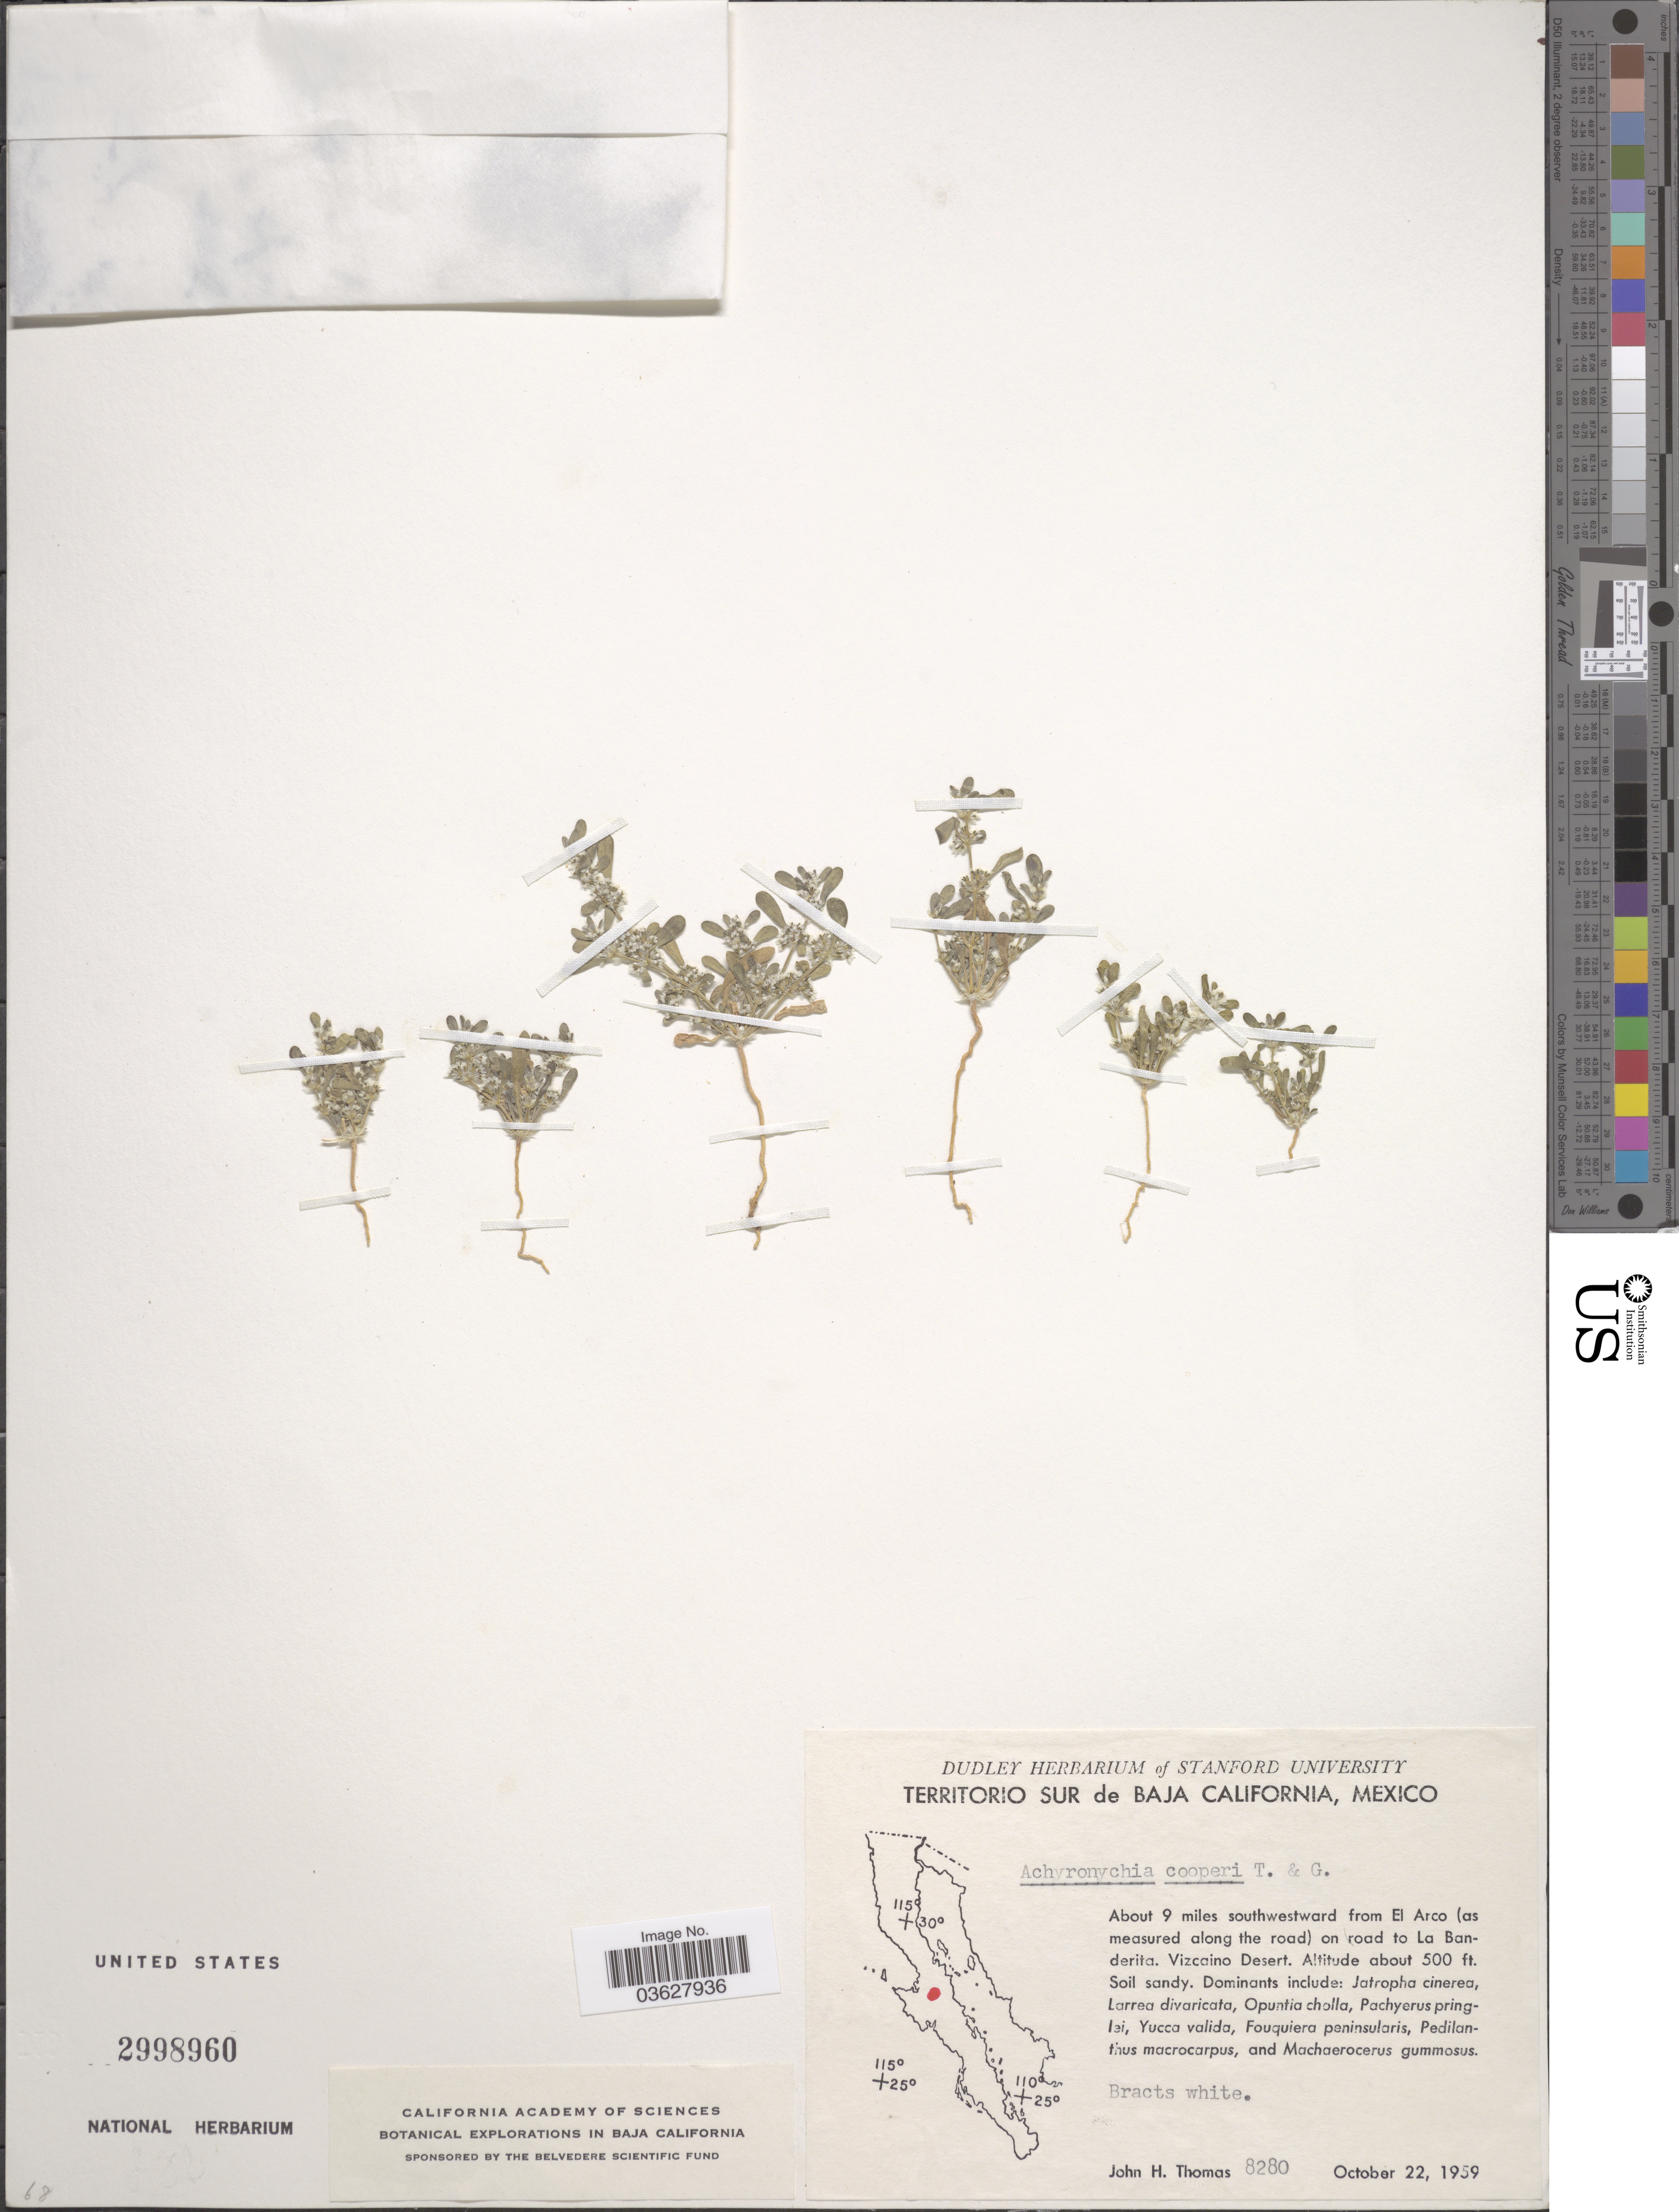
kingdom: Plantae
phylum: Tracheophyta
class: Magnoliopsida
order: Caryophyllales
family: Caryophyllaceae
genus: Achyronychia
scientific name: Achyronychia cooperi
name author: A. Gray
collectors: J. H. Thomas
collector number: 8280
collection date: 1959-10-22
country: Mexico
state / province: Baja California Sur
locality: Territorio Sur de Baja California. About 9 miles southwestward from El Arco (as measured along the road) on road to La Banderita. Vizcaino Desert.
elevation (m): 152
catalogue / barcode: US 2998960